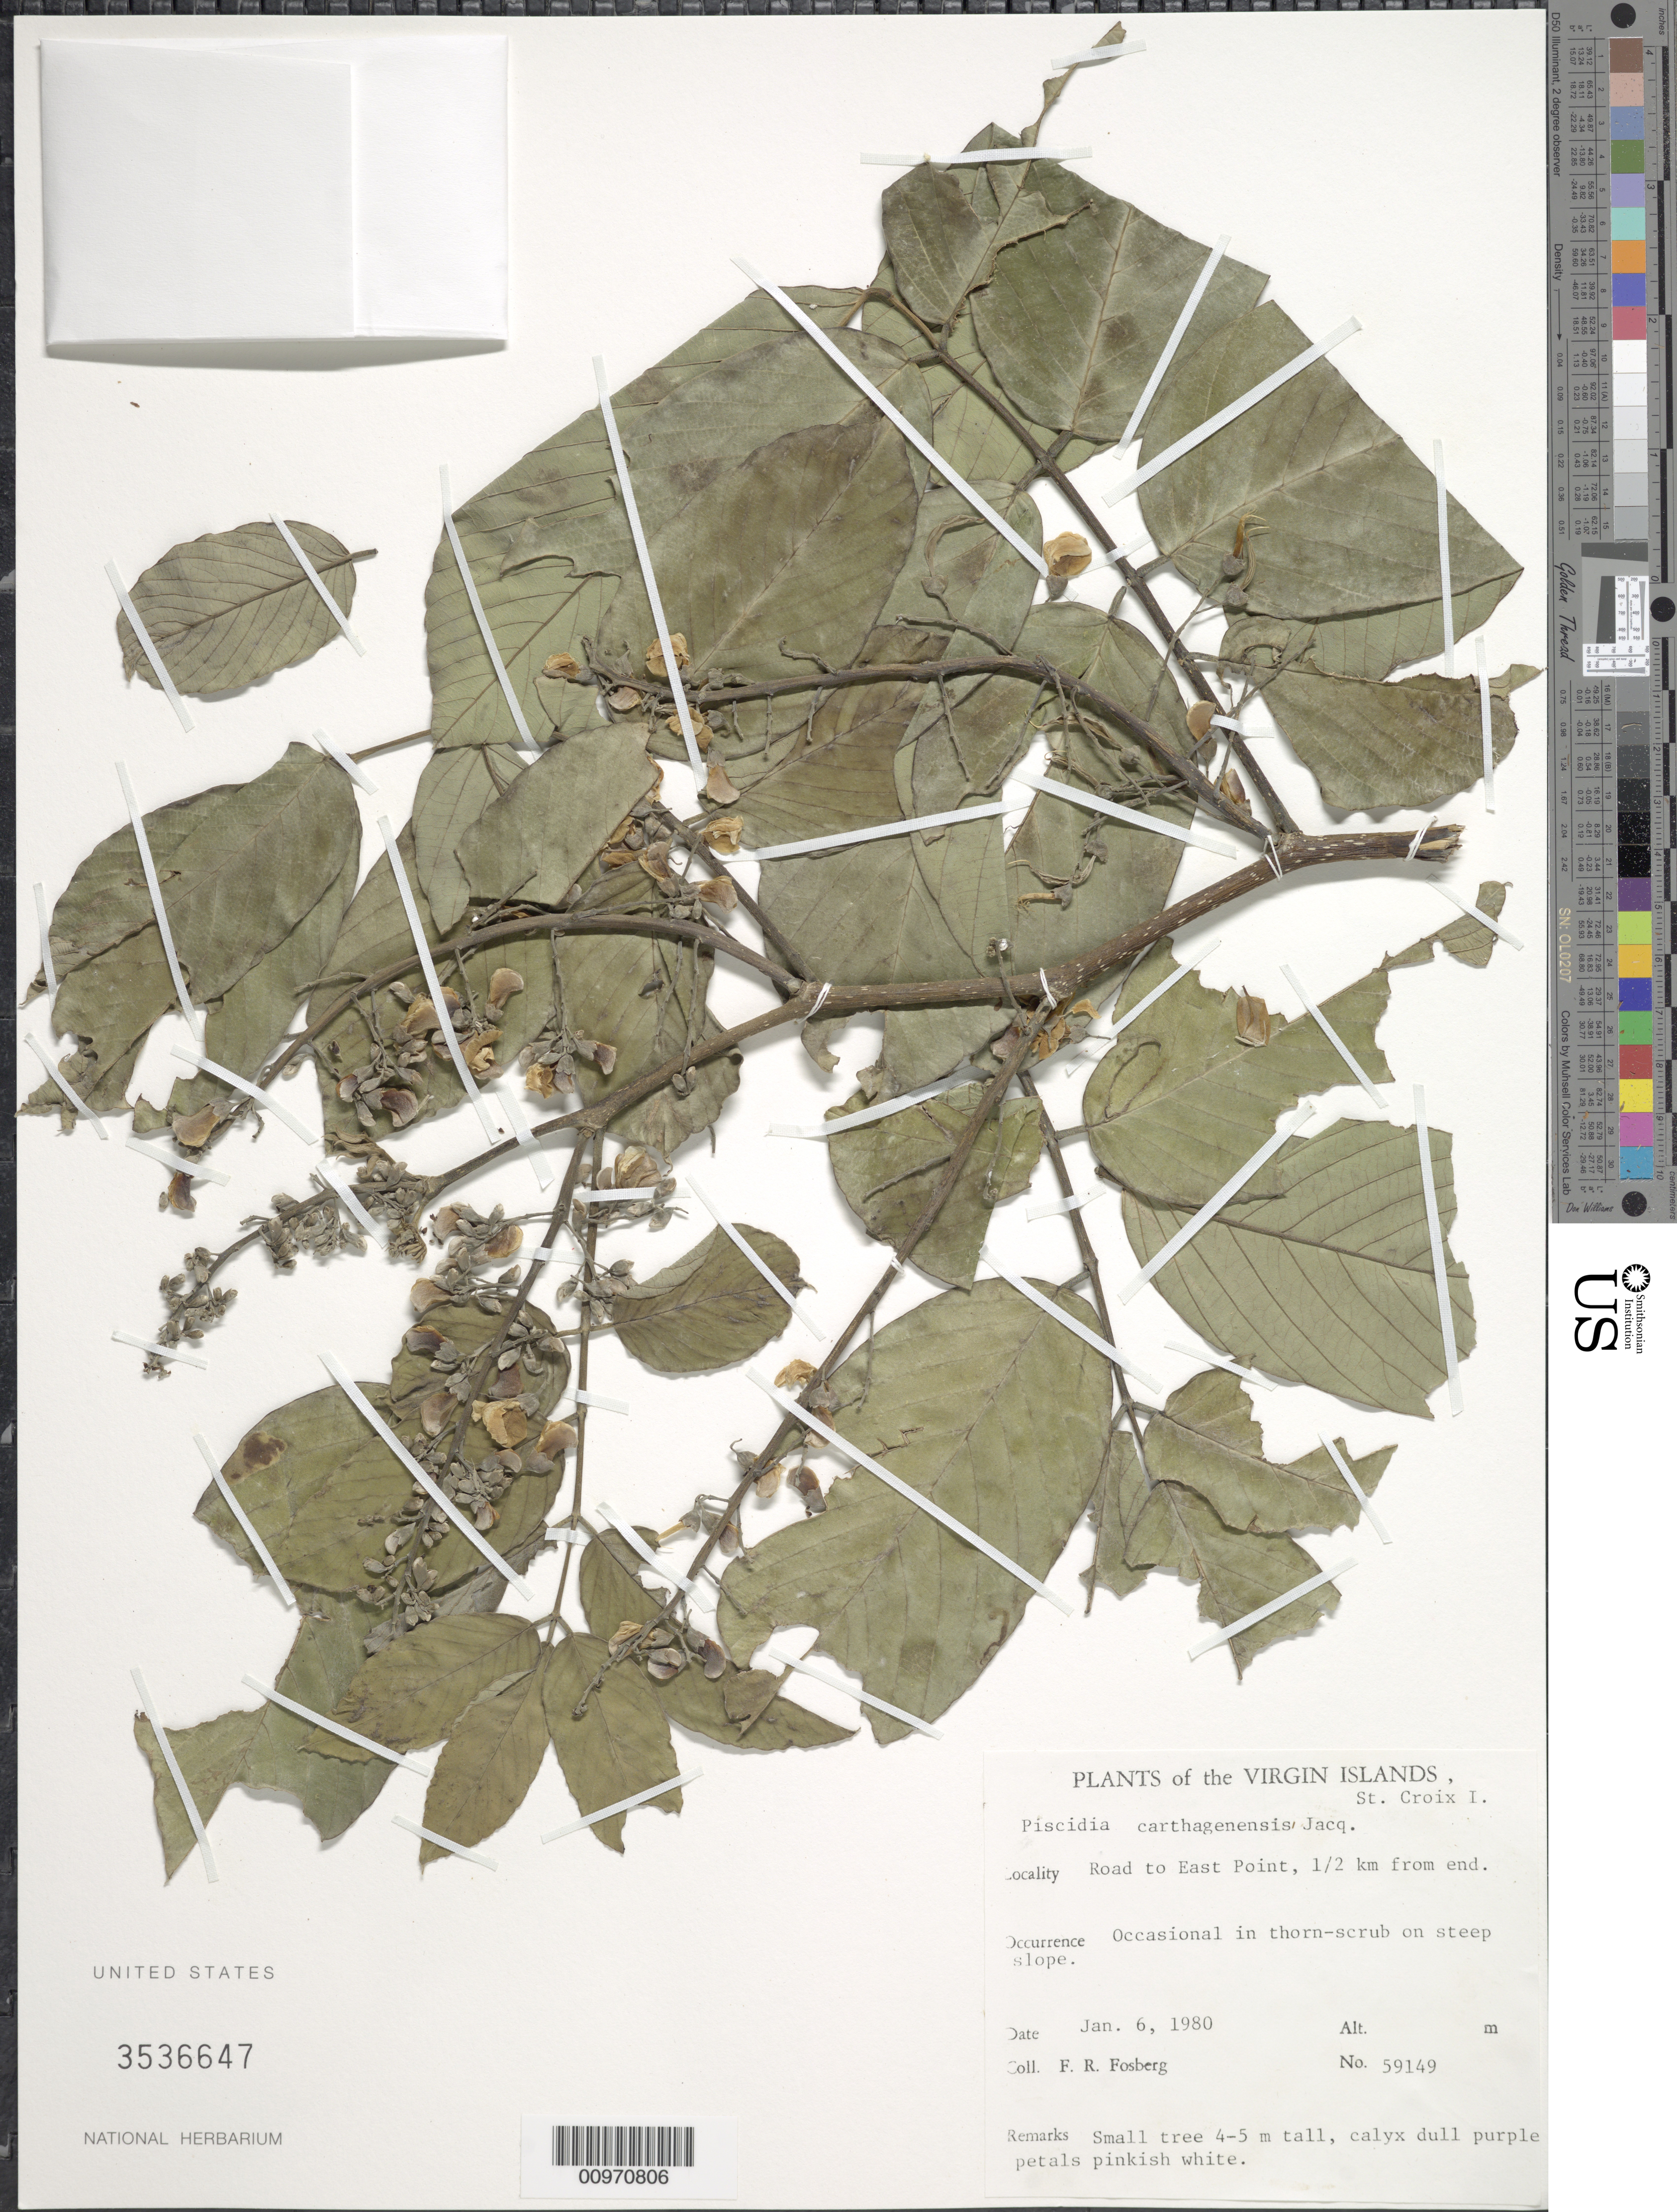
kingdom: Plantae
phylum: Tracheophyta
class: Magnoliopsida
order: Fabales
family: Fabaceae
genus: Piscidia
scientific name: Piscidia piscipula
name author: (L.) Sarg.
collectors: F. R. Fosberg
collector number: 59149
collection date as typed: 06 Jan 1980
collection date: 1980-01-06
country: U.S. Virgin Islands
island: St. Croix I.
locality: Road to East Point, 0.5 km from end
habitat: Occasional in thorn-scrub on steep slope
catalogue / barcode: US 3536647